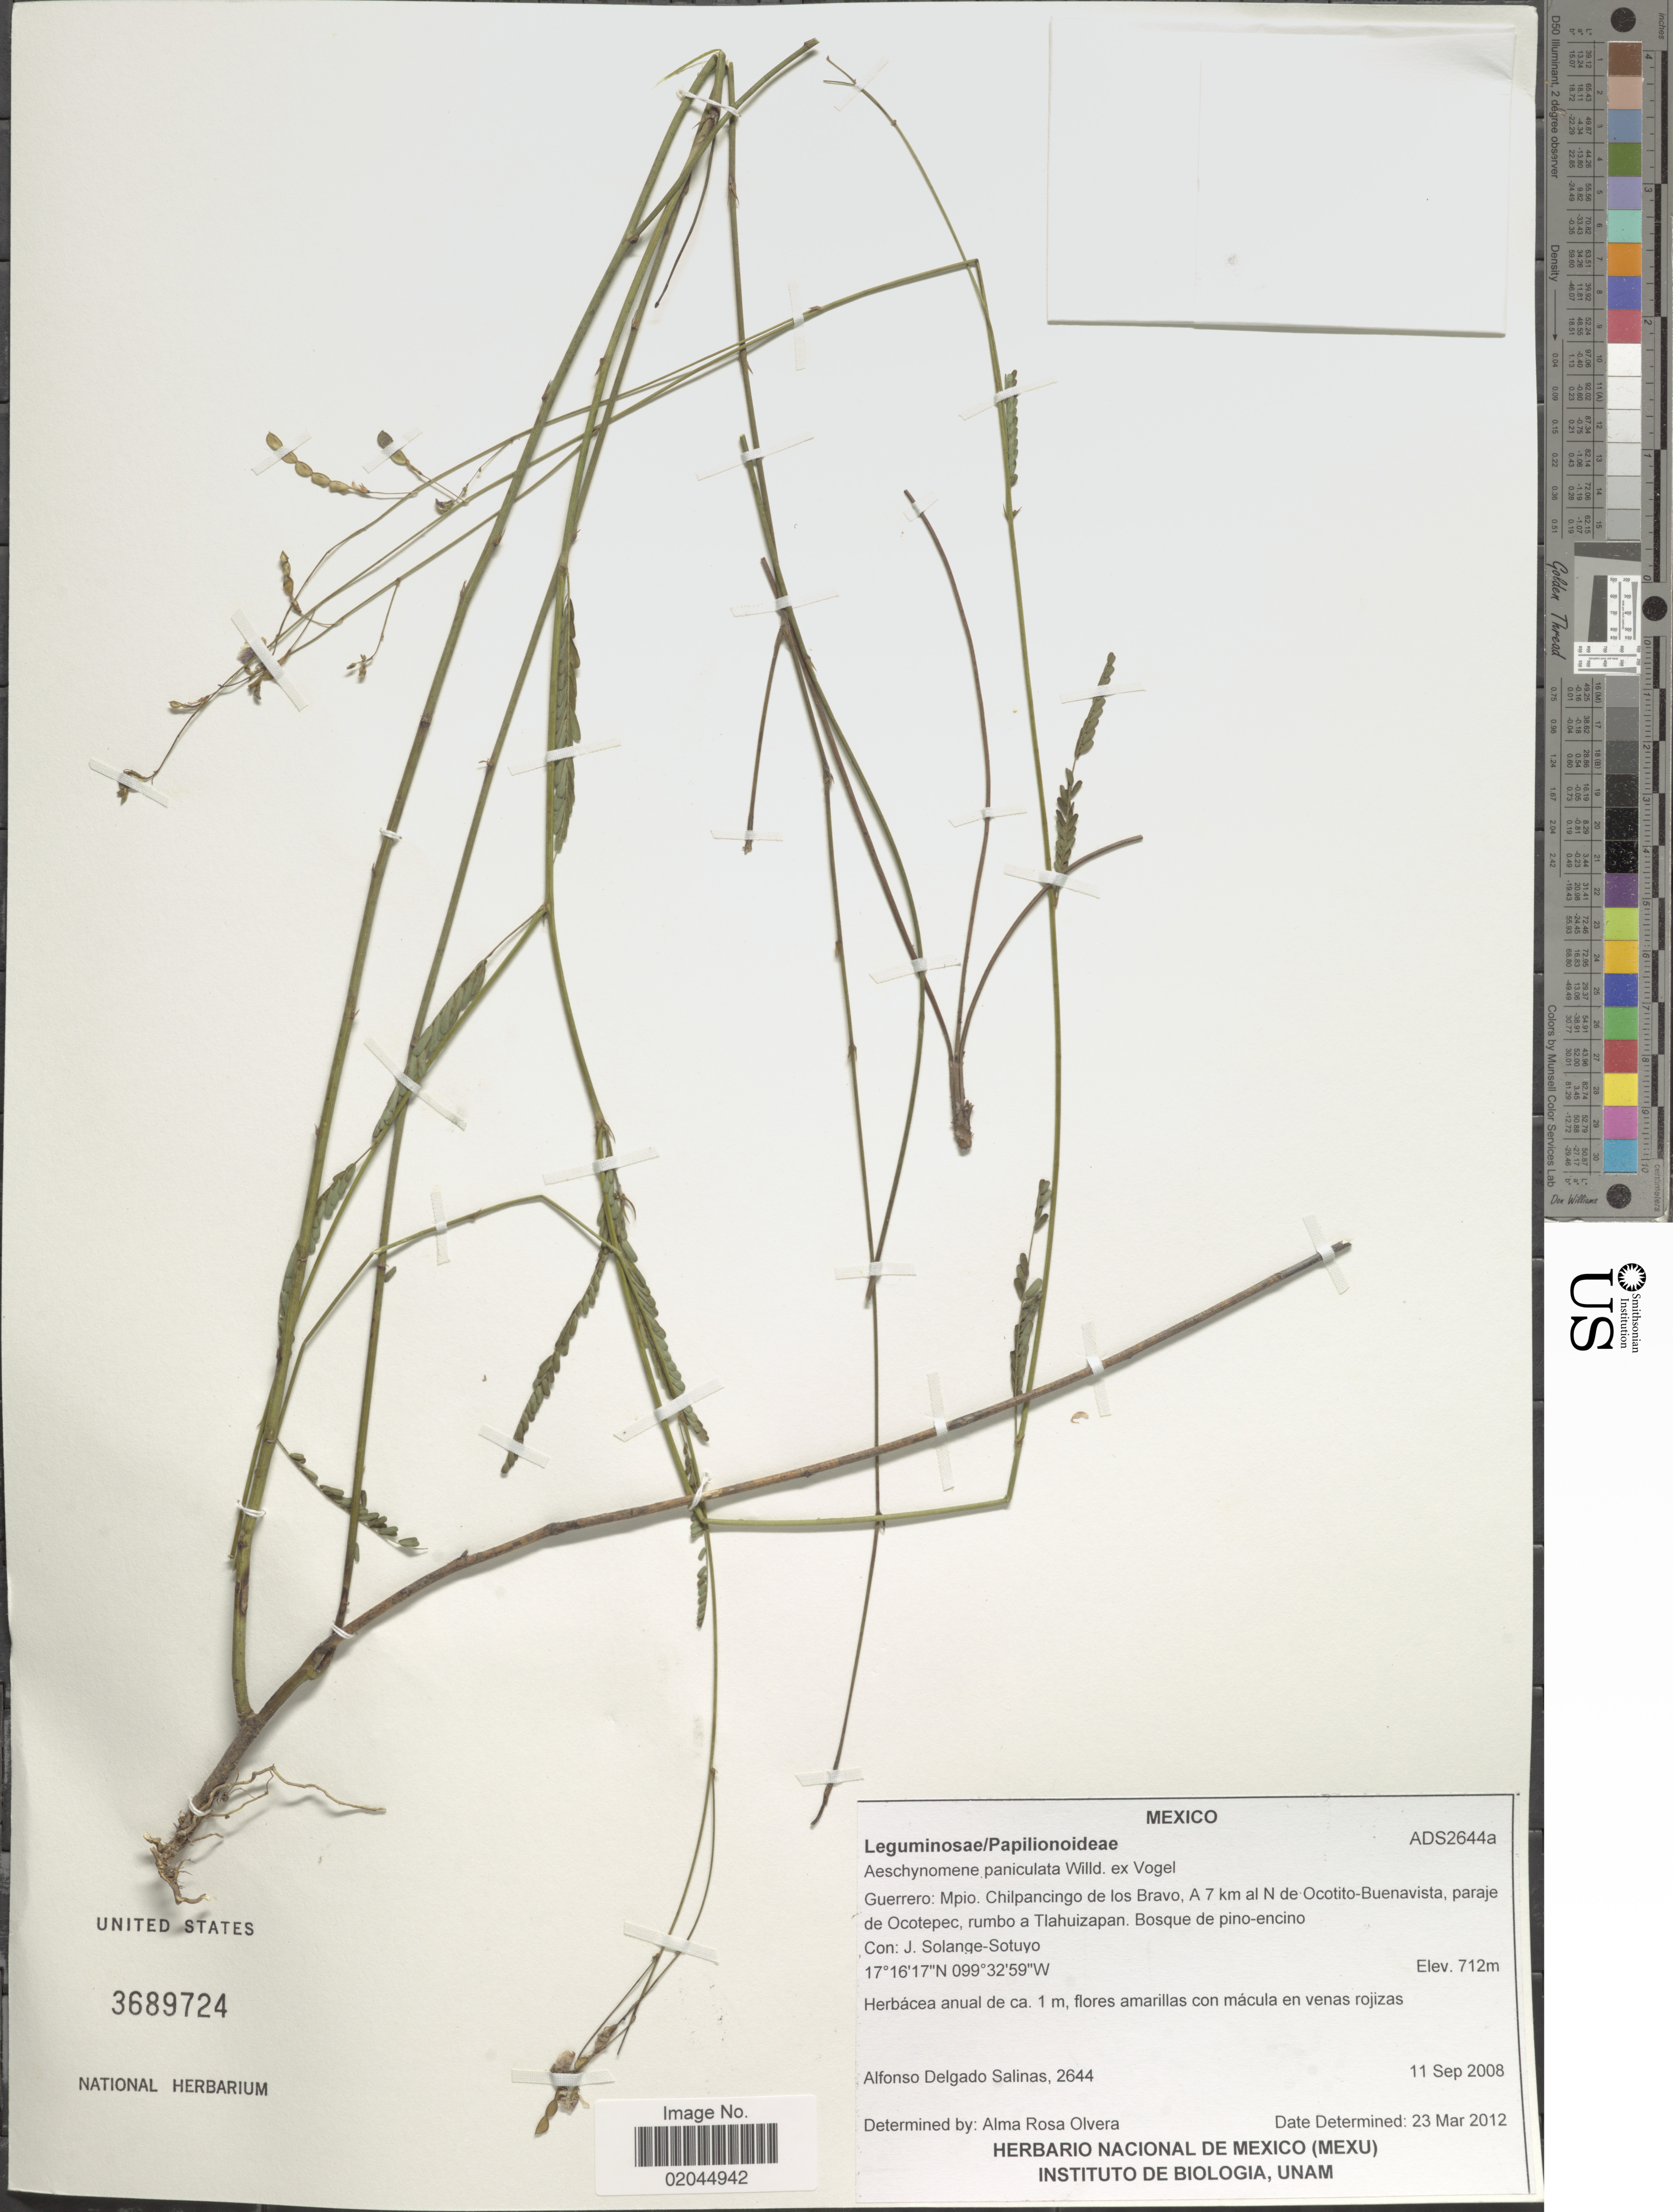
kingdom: Plantae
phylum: Tracheophyta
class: Magnoliopsida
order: Fabales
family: Fabaceae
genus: Aeschynomene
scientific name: Aeschynomene paniculata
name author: Vogel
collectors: A. Delgado S. & J. Solange-Sotuyo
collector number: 2644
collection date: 2008-09-11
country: Mexico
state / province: Guerrero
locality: Guerrero: Mpio. Chilpancingo de los Bravo, A 7 km al N de Ocotito-Buenavista, paraje de Ocotepec, rumbo a Tlahuizpan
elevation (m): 712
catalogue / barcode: US 3689724